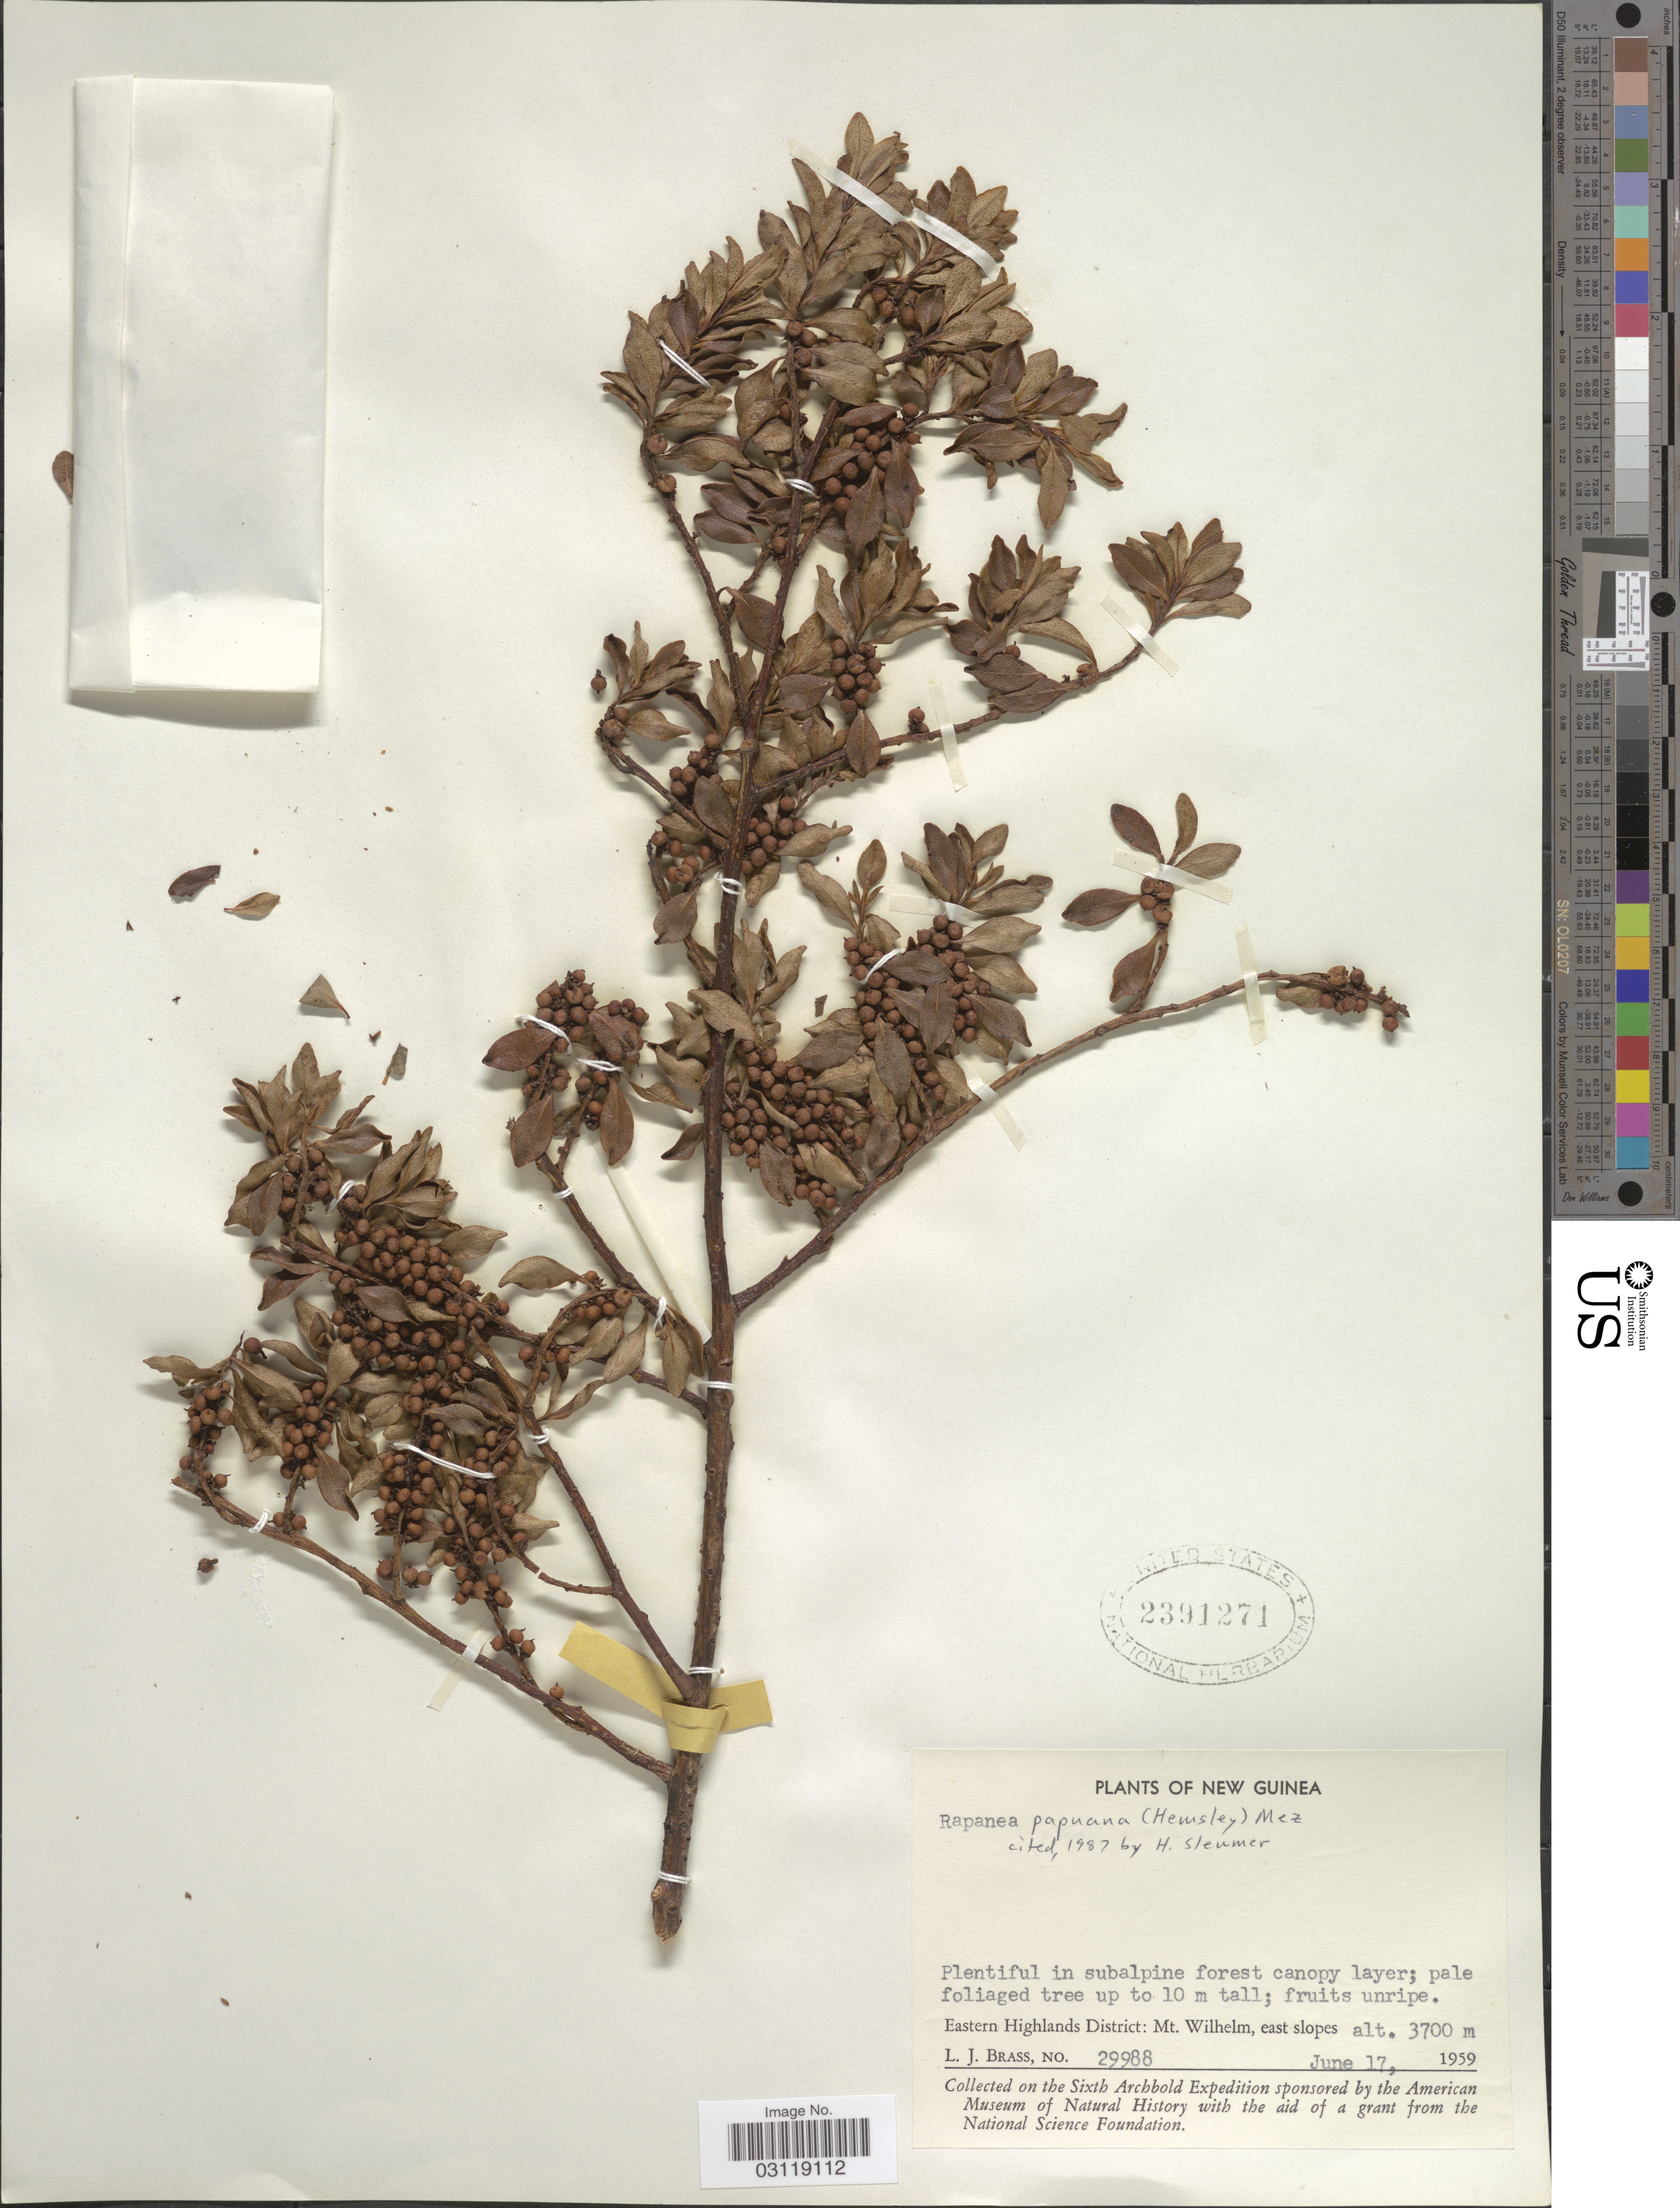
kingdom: Plantae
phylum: Tracheophyta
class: Magnoliopsida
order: Ericales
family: Primulaceae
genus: Rapanea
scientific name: Rapanea papuana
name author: (Hemsl.) Mez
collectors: L. J. Brass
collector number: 29988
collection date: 1959-06-17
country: Papua New Guinea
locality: New Guinea: Eastern Highlands District: Mt. Wilhelm, east slopes.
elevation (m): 3700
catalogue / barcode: US 2391271